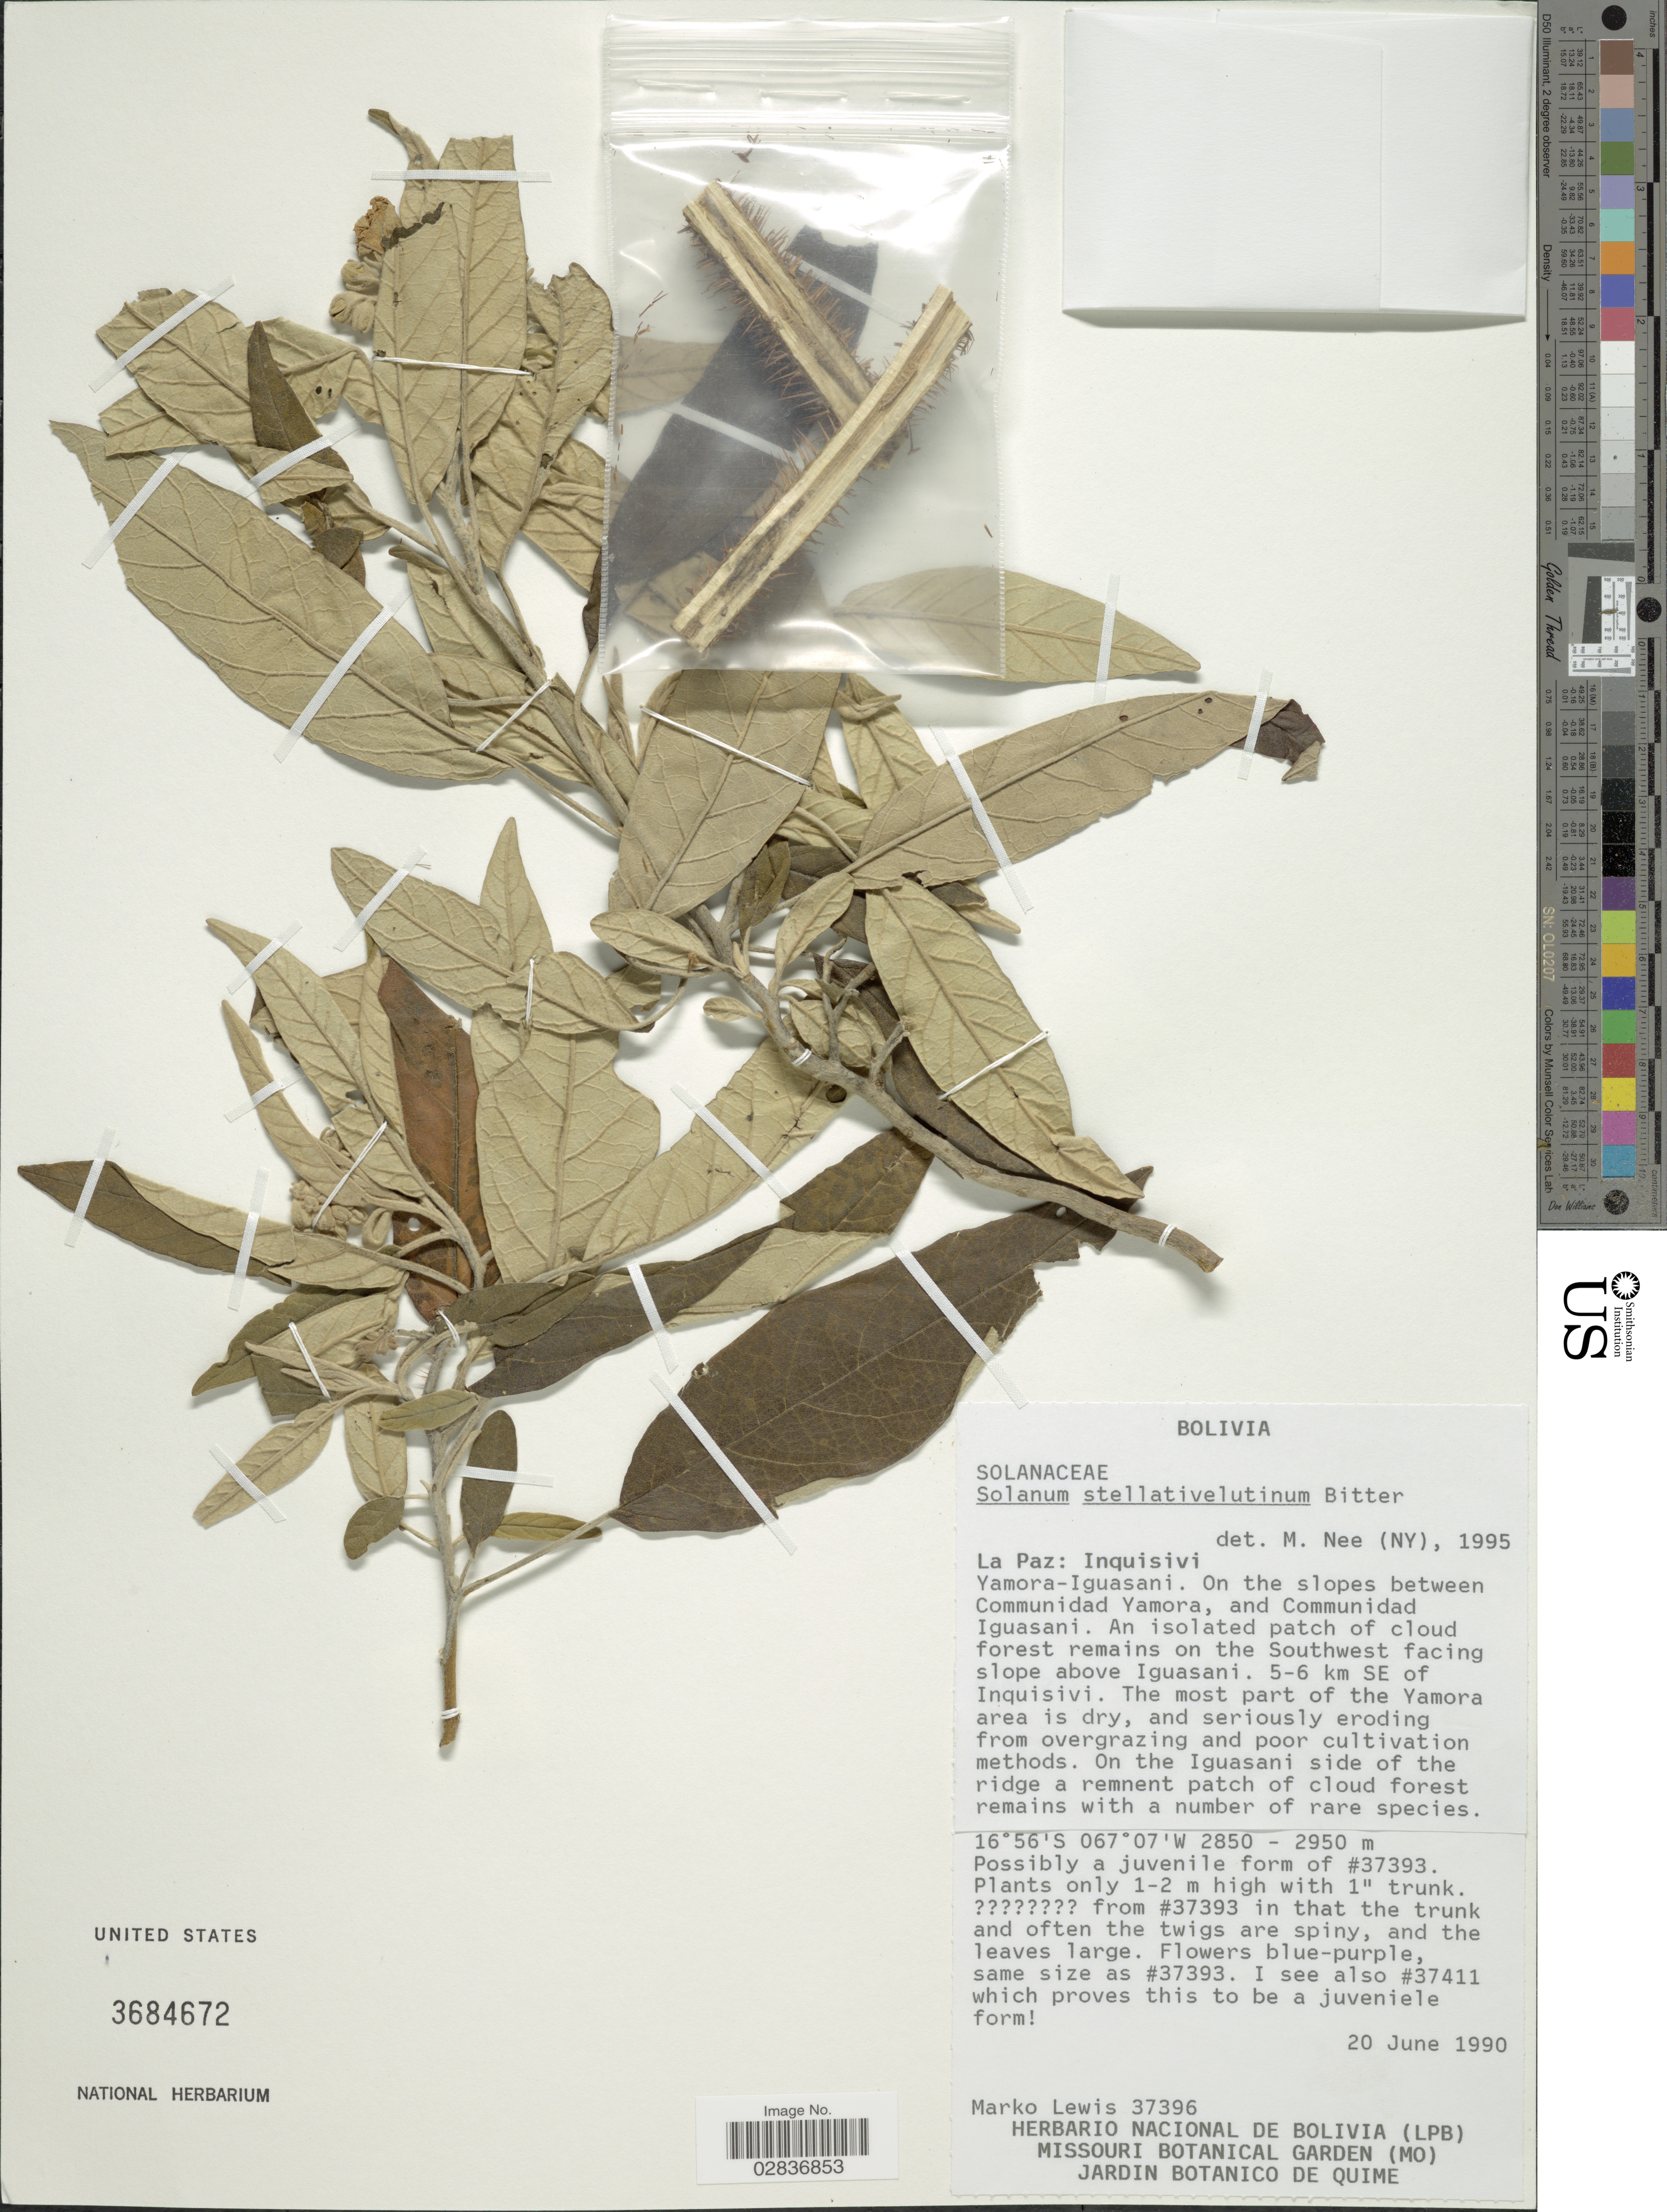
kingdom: Plantae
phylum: Tracheophyta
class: Magnoliopsida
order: Solanales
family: Solanaceae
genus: Solanum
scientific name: Solanum stellativelutinum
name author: Bitter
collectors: M. A. Lewis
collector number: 37396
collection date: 1990-06-20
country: Bolivia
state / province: La Paz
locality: Inquisivi. Yamora-Iguasani. On the slopes between Communidad Yamora, and Communidad Iguasani. An isolated patch of cloud forest remains on the Southwest facing slope above Iguasani. 5-6 km SE of Inquisivi.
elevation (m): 2850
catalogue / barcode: US 3684672